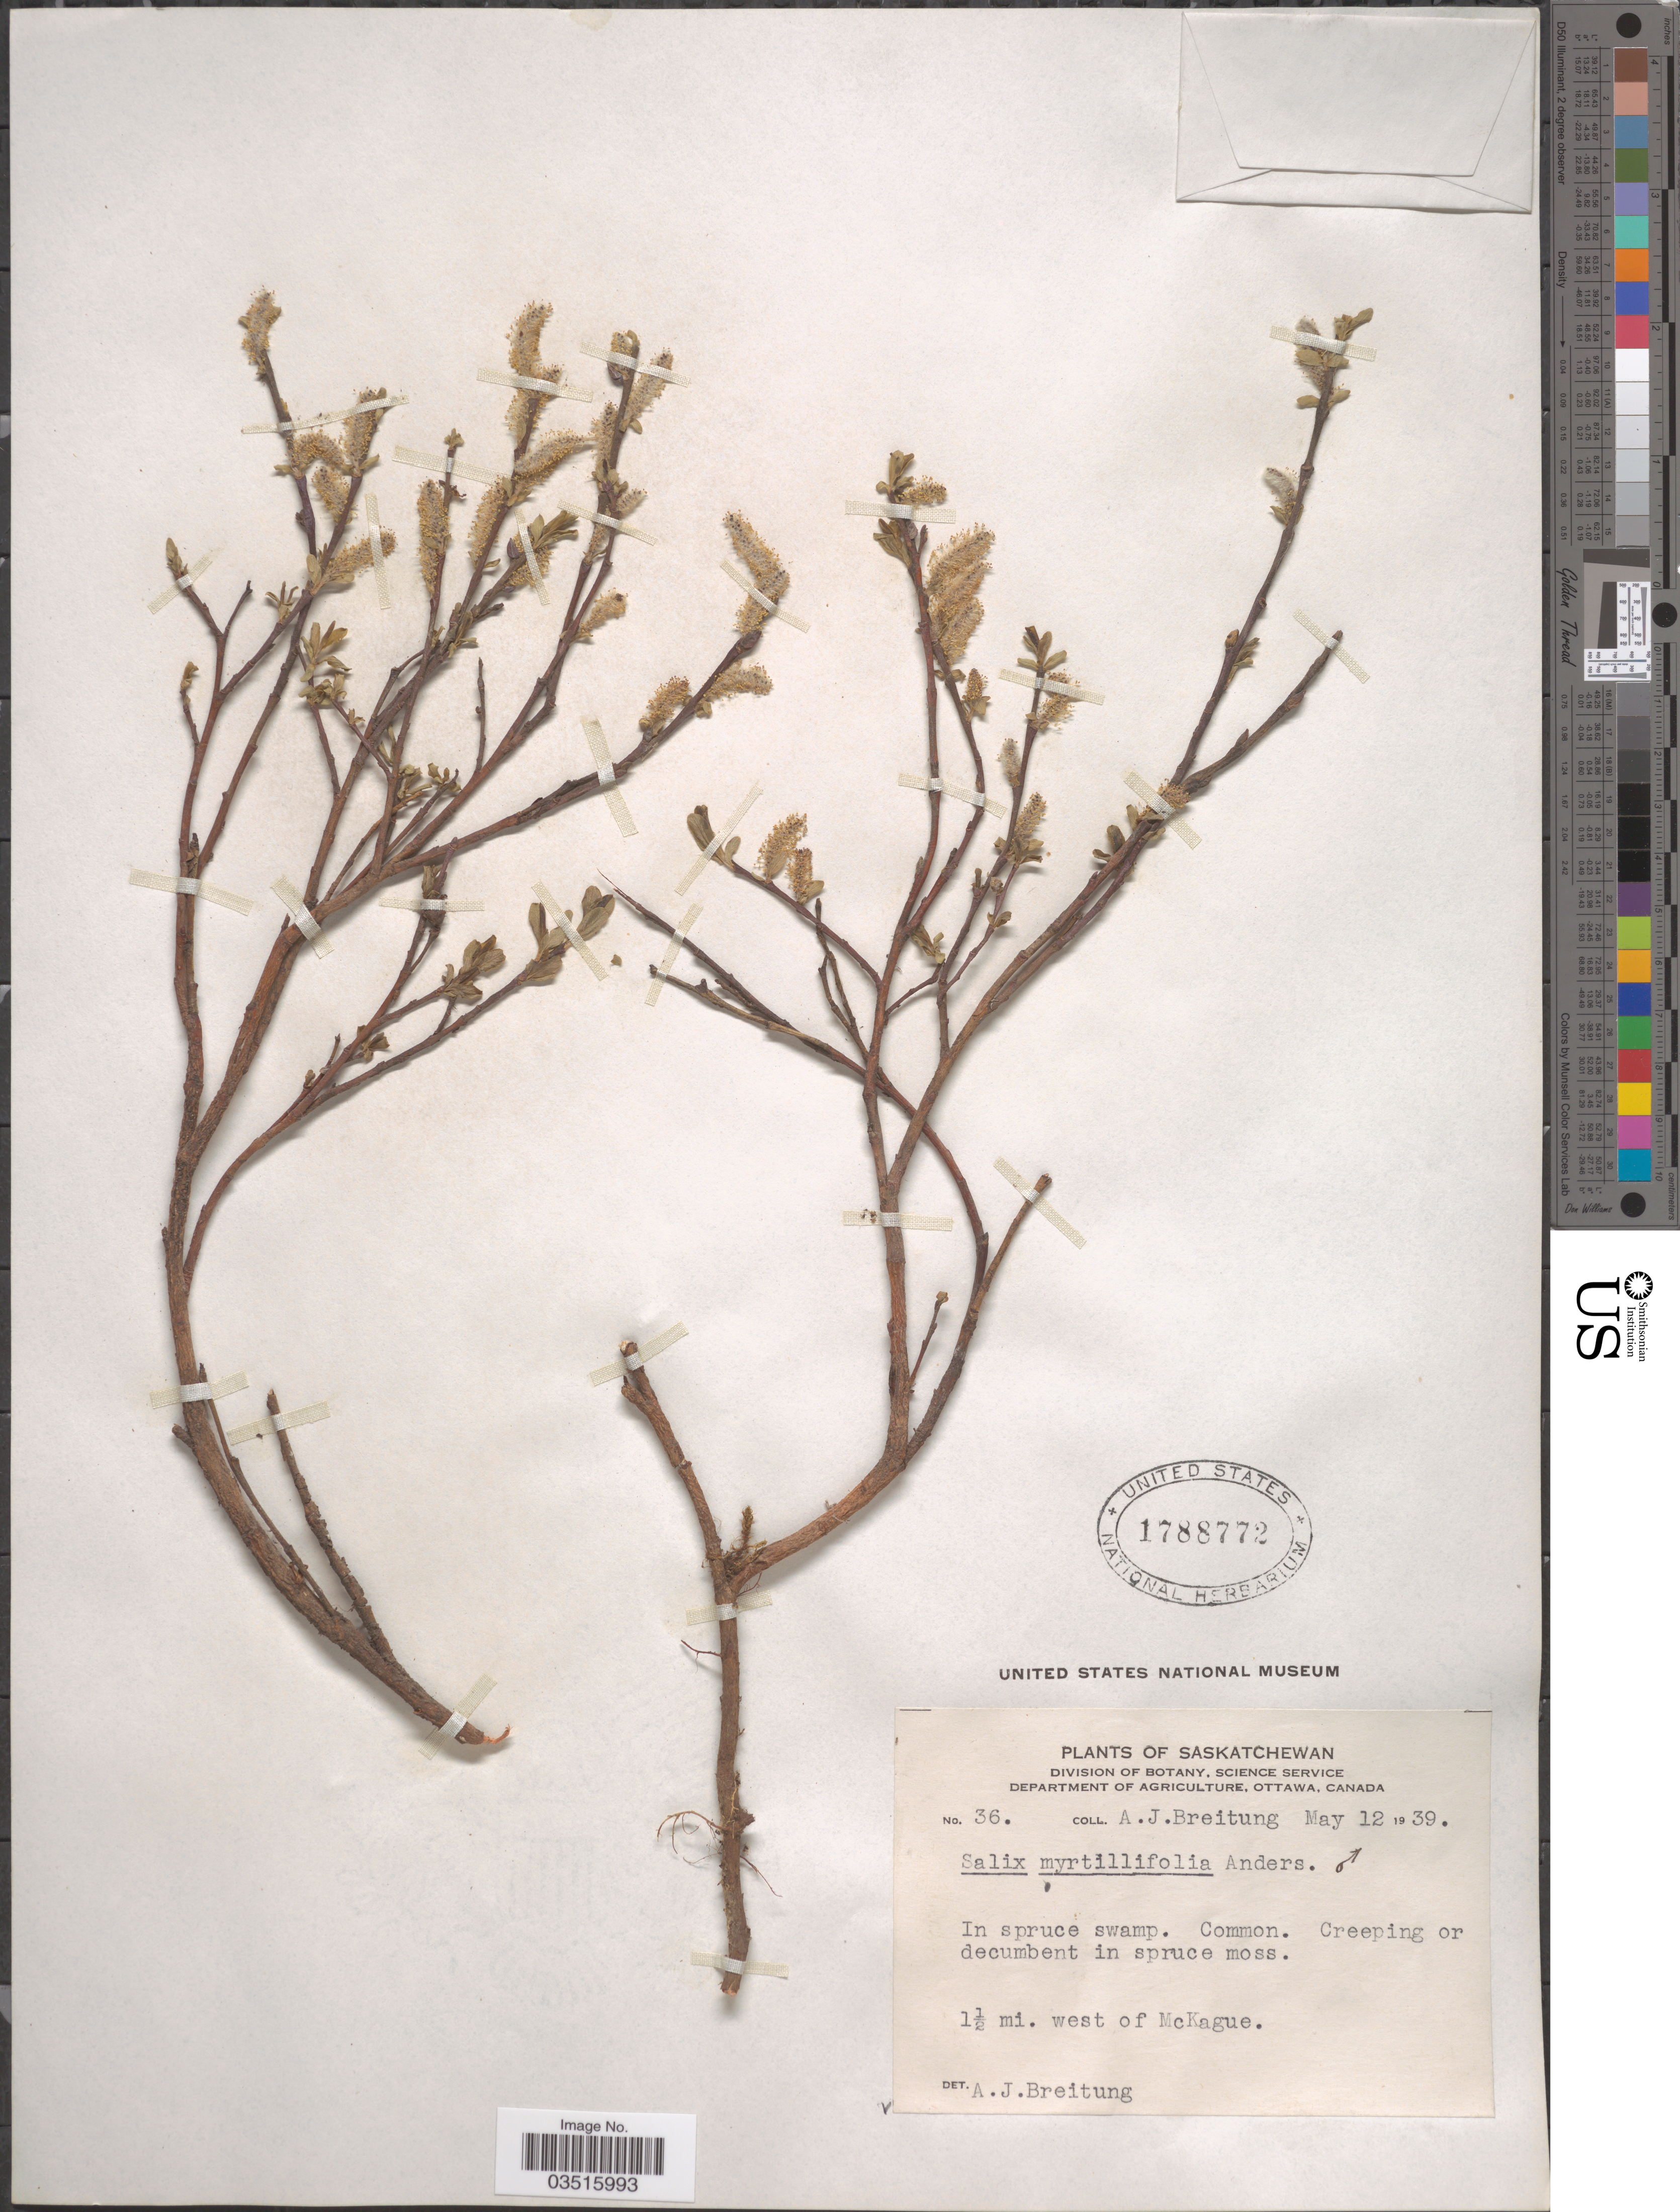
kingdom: Plantae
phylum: Tracheophyta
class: Magnoliopsida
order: Malpighiales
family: Salicaceae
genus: Salix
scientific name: Salix myrtillifolia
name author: Andersson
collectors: A. Breitung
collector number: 36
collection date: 1939-05-12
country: Canada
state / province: Saskatchewan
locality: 1½ mi. west of McKague.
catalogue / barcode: US 1788772